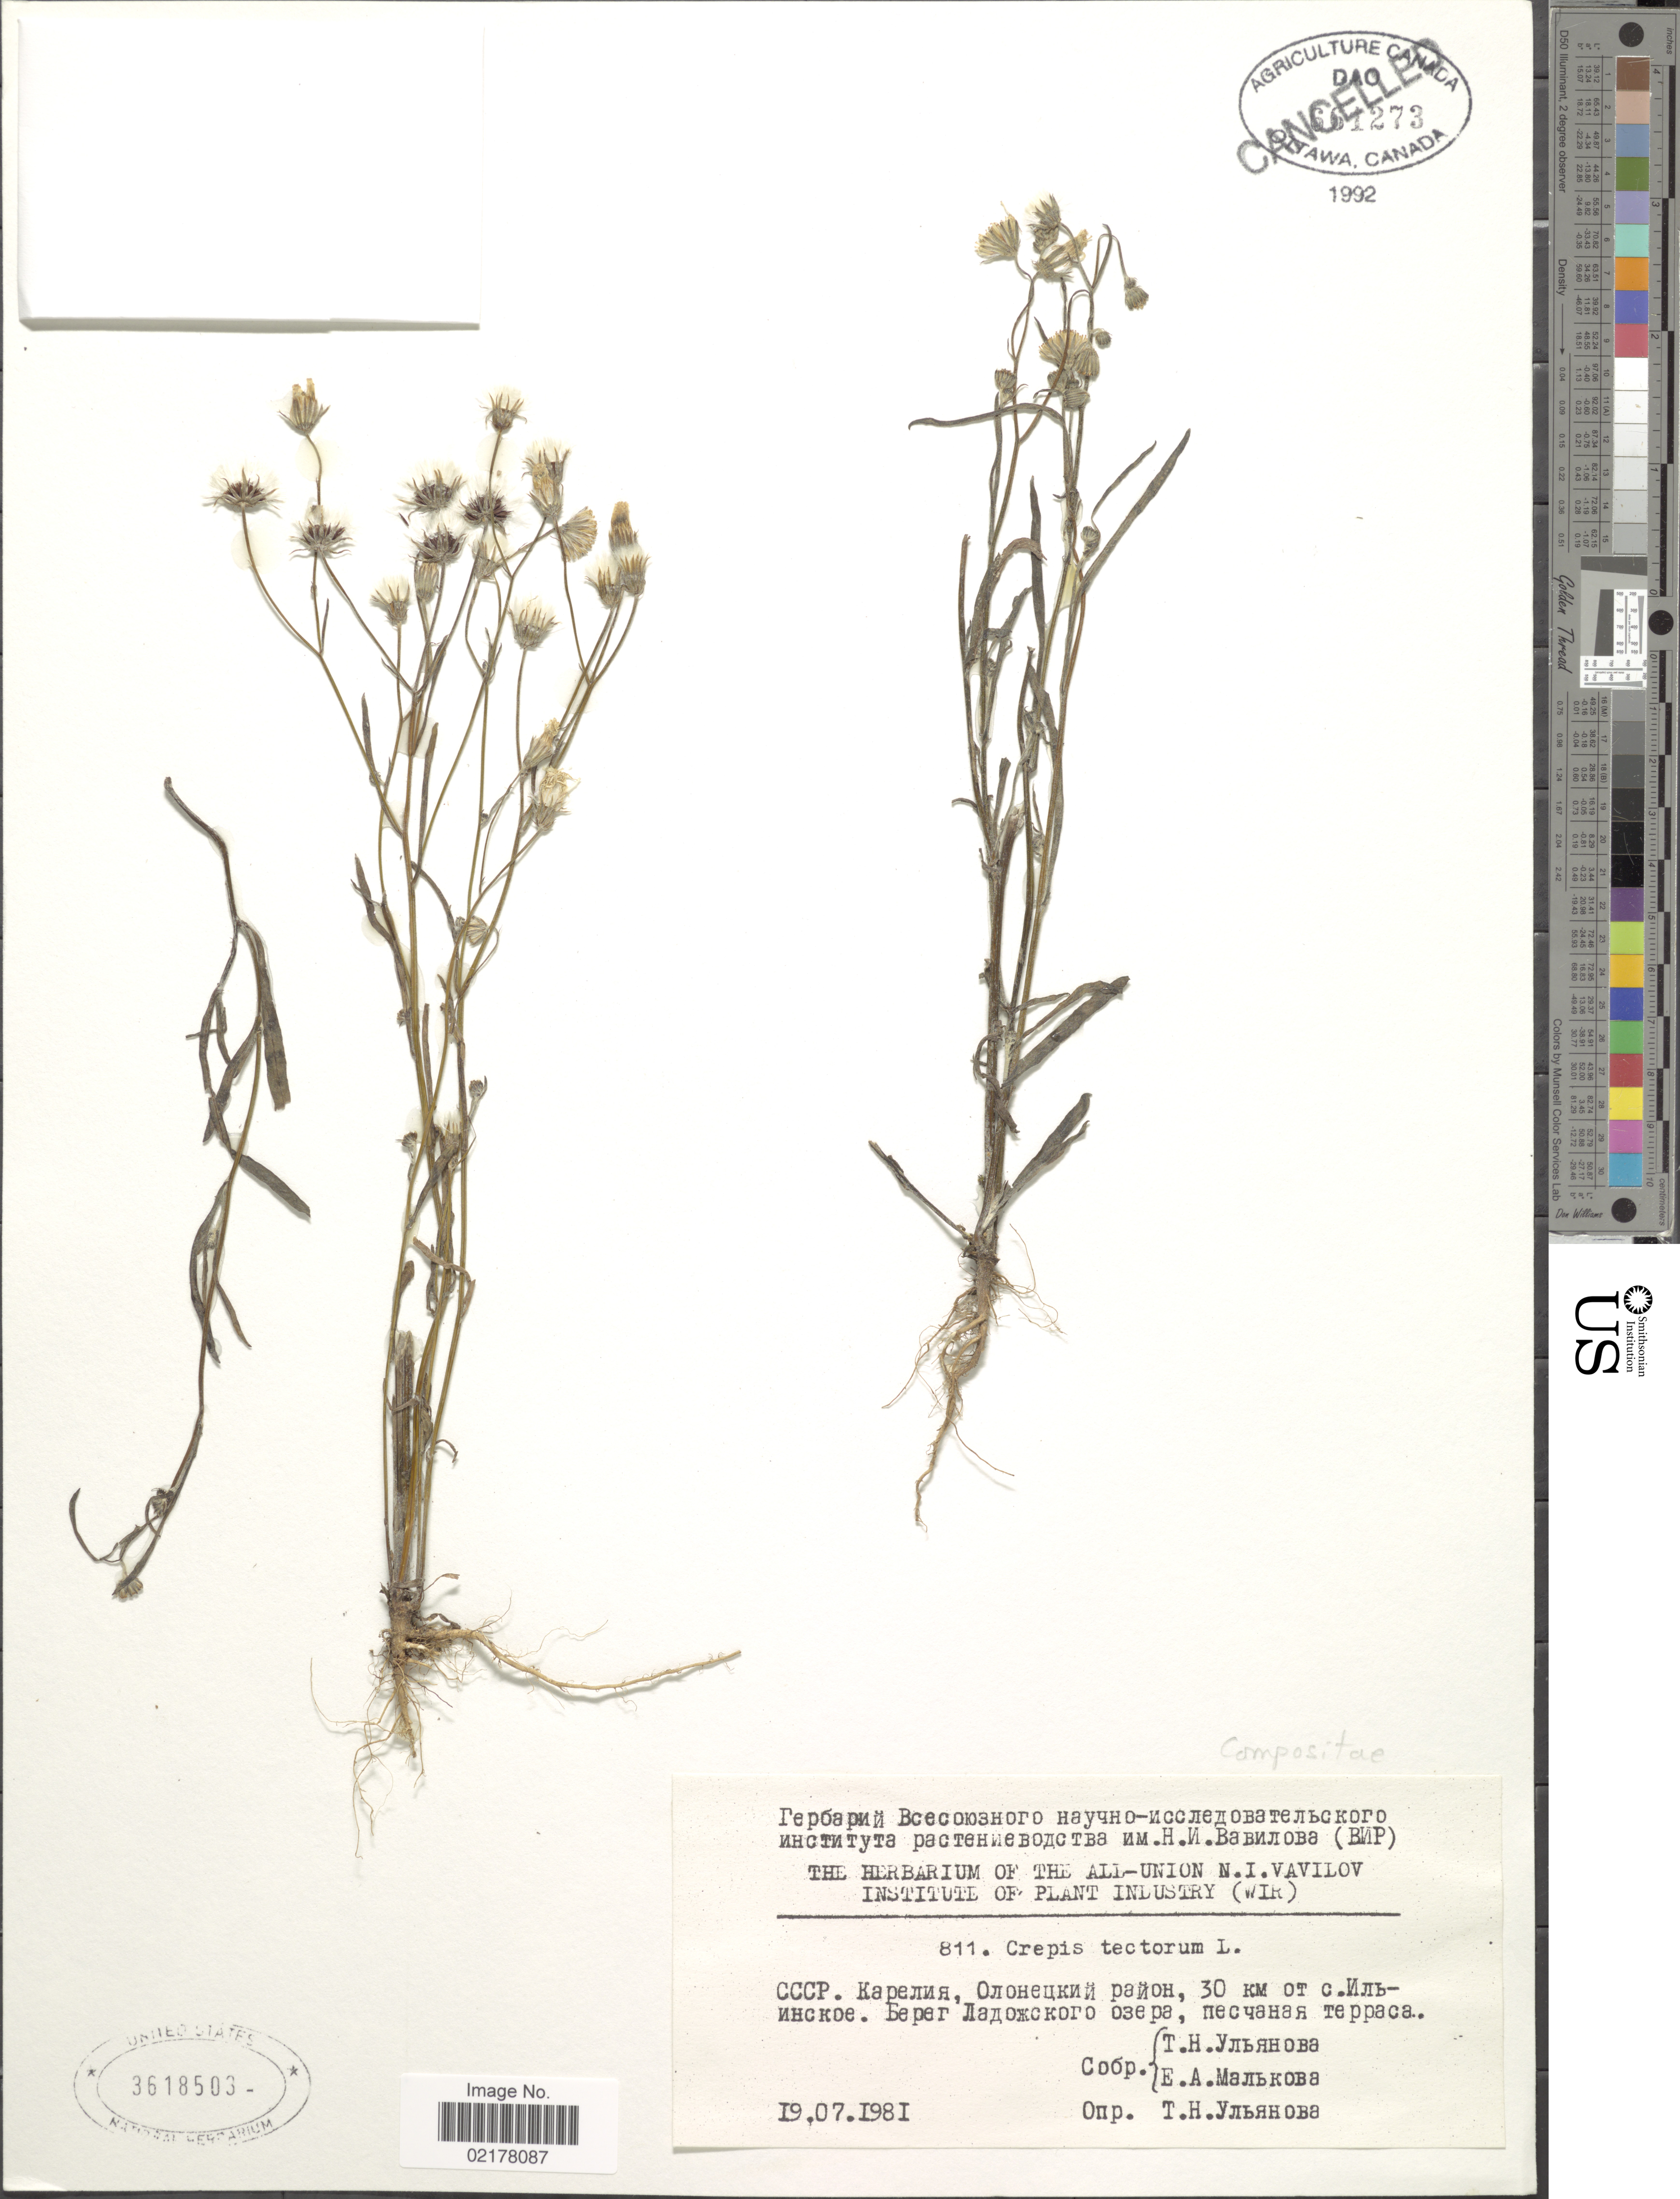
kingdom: Plantae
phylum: Tracheophyta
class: Magnoliopsida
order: Asterales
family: Asteraceae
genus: Crepis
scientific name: Crepis tectorum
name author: L.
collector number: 811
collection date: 1981-07-19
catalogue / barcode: US 3618503